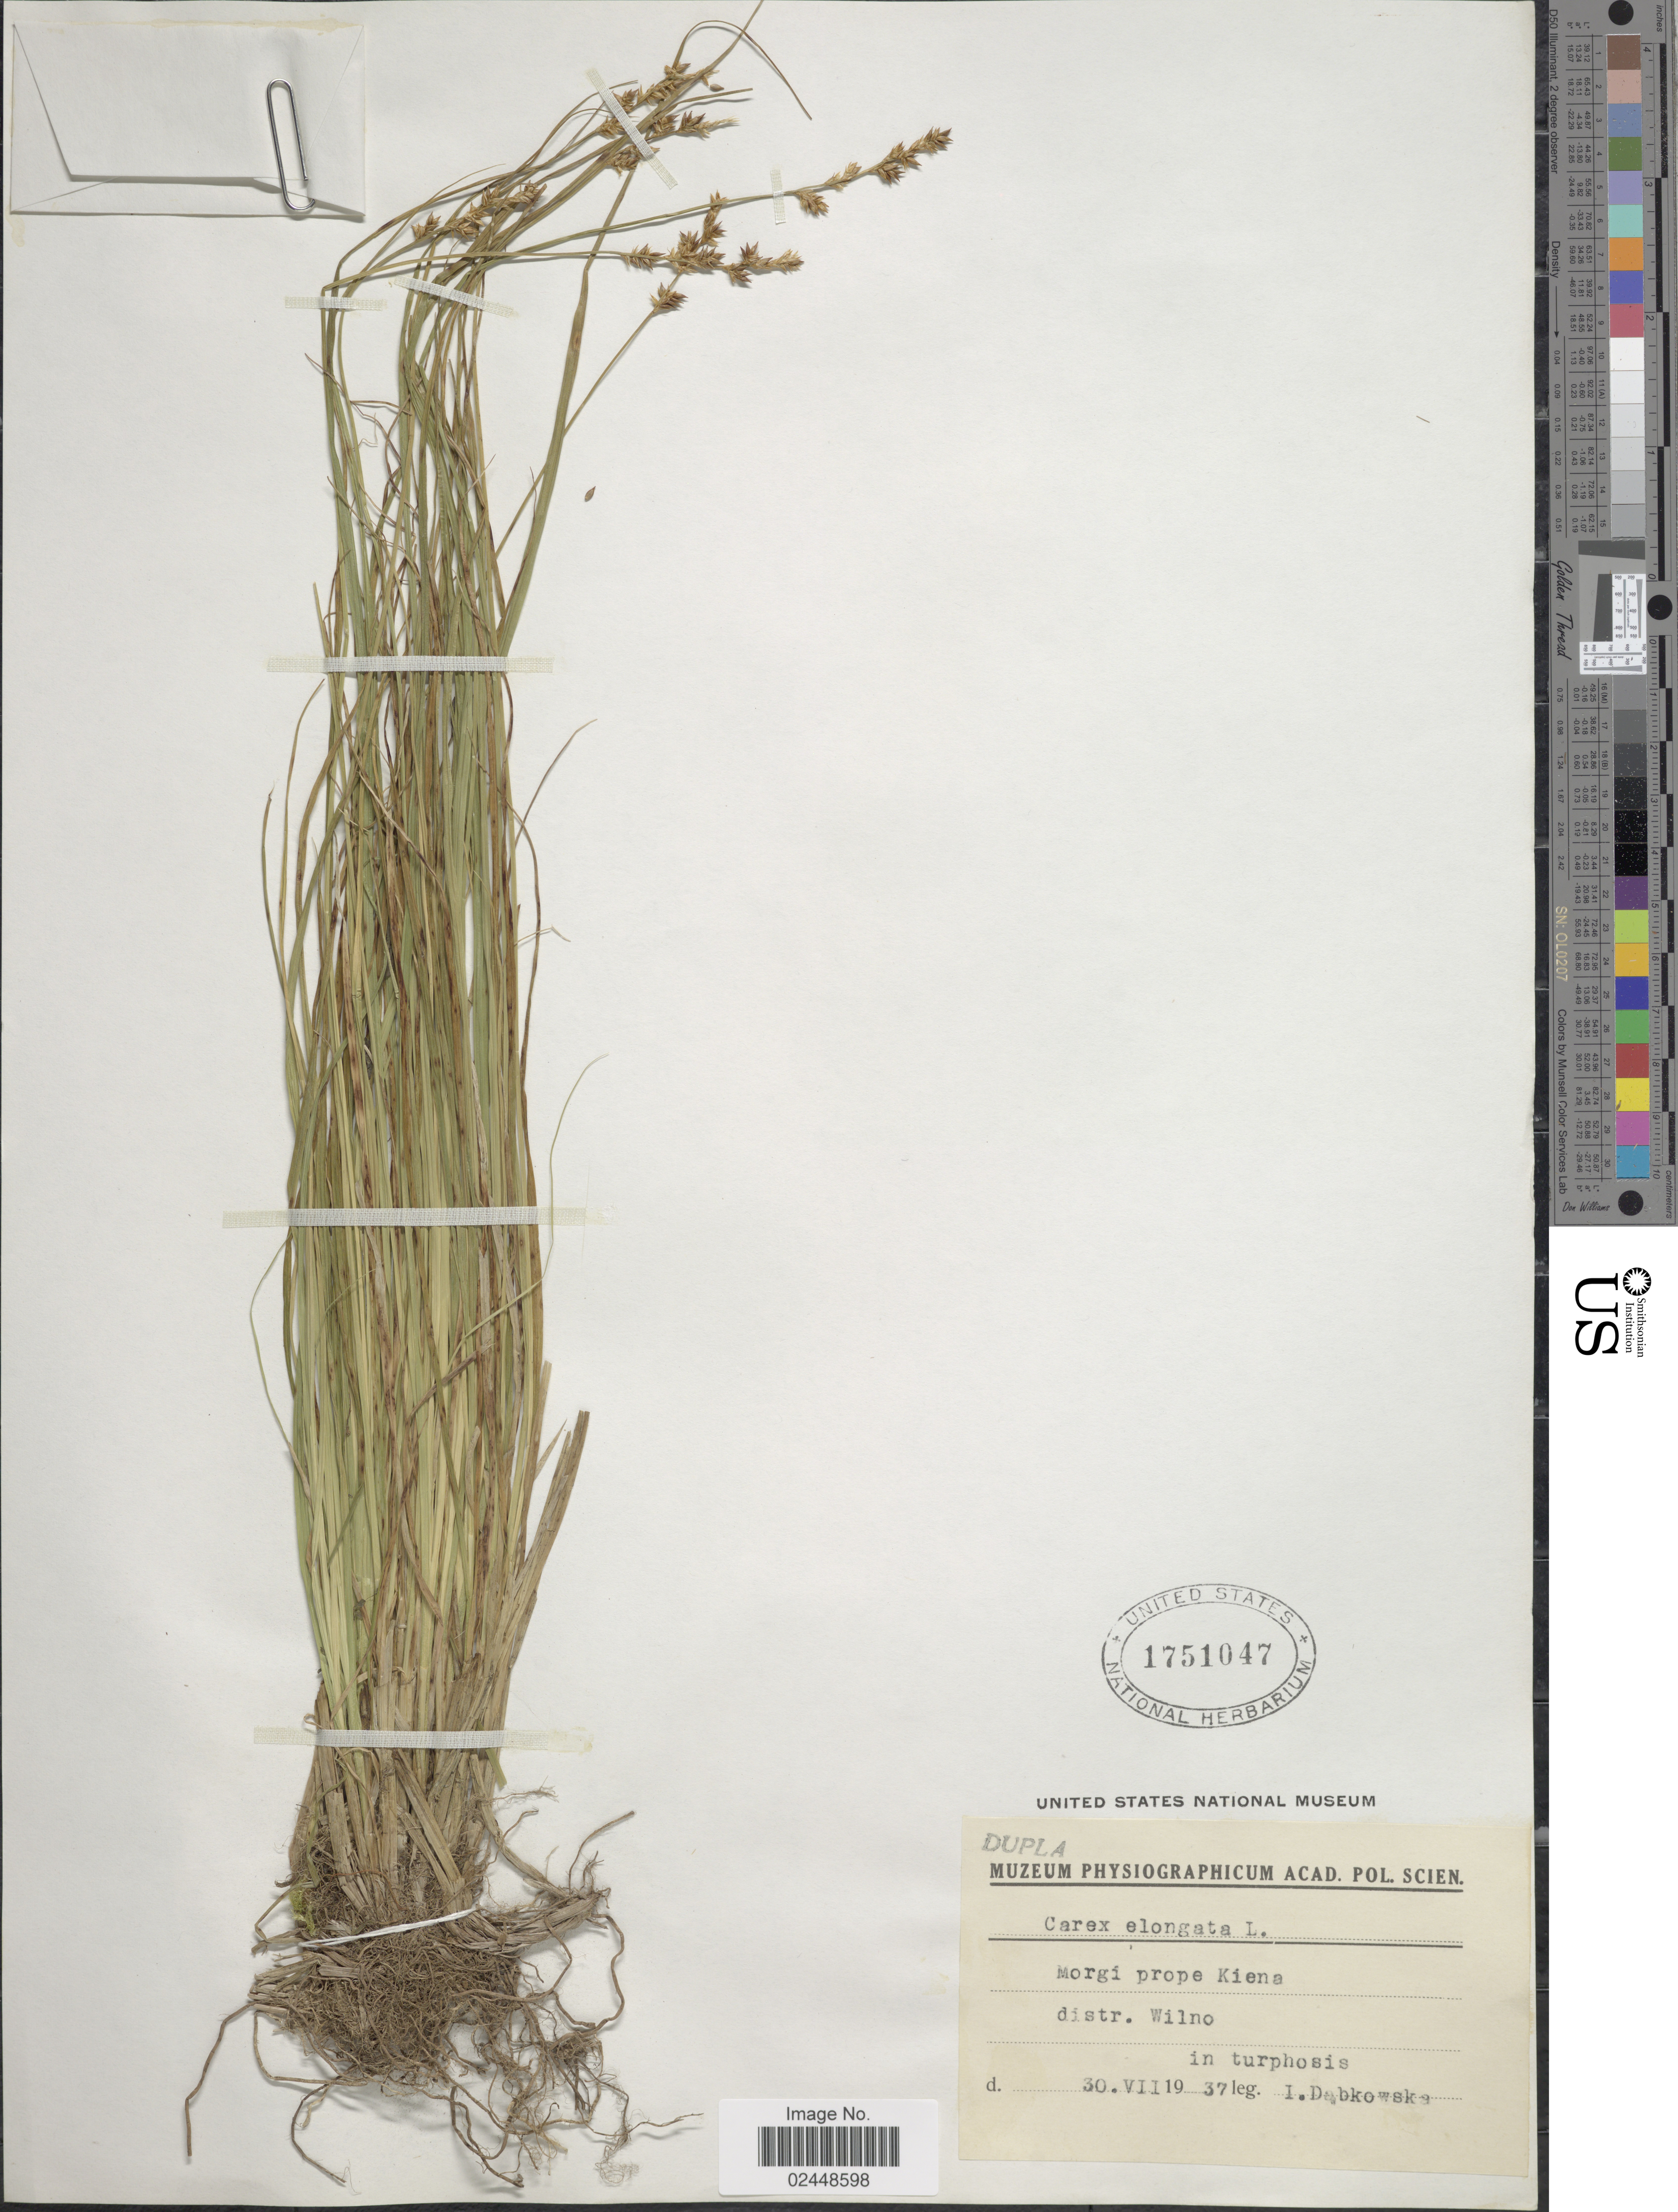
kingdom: Plantae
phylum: Tracheophyta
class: Liliopsida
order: Poales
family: Cyperaceae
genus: Carex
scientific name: Carex elongata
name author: L.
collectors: I. Dabkowska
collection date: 1937-07-30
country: Lithuania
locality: Morgi prope Kiena, distr. Wilno in turphosis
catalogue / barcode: US 1751047